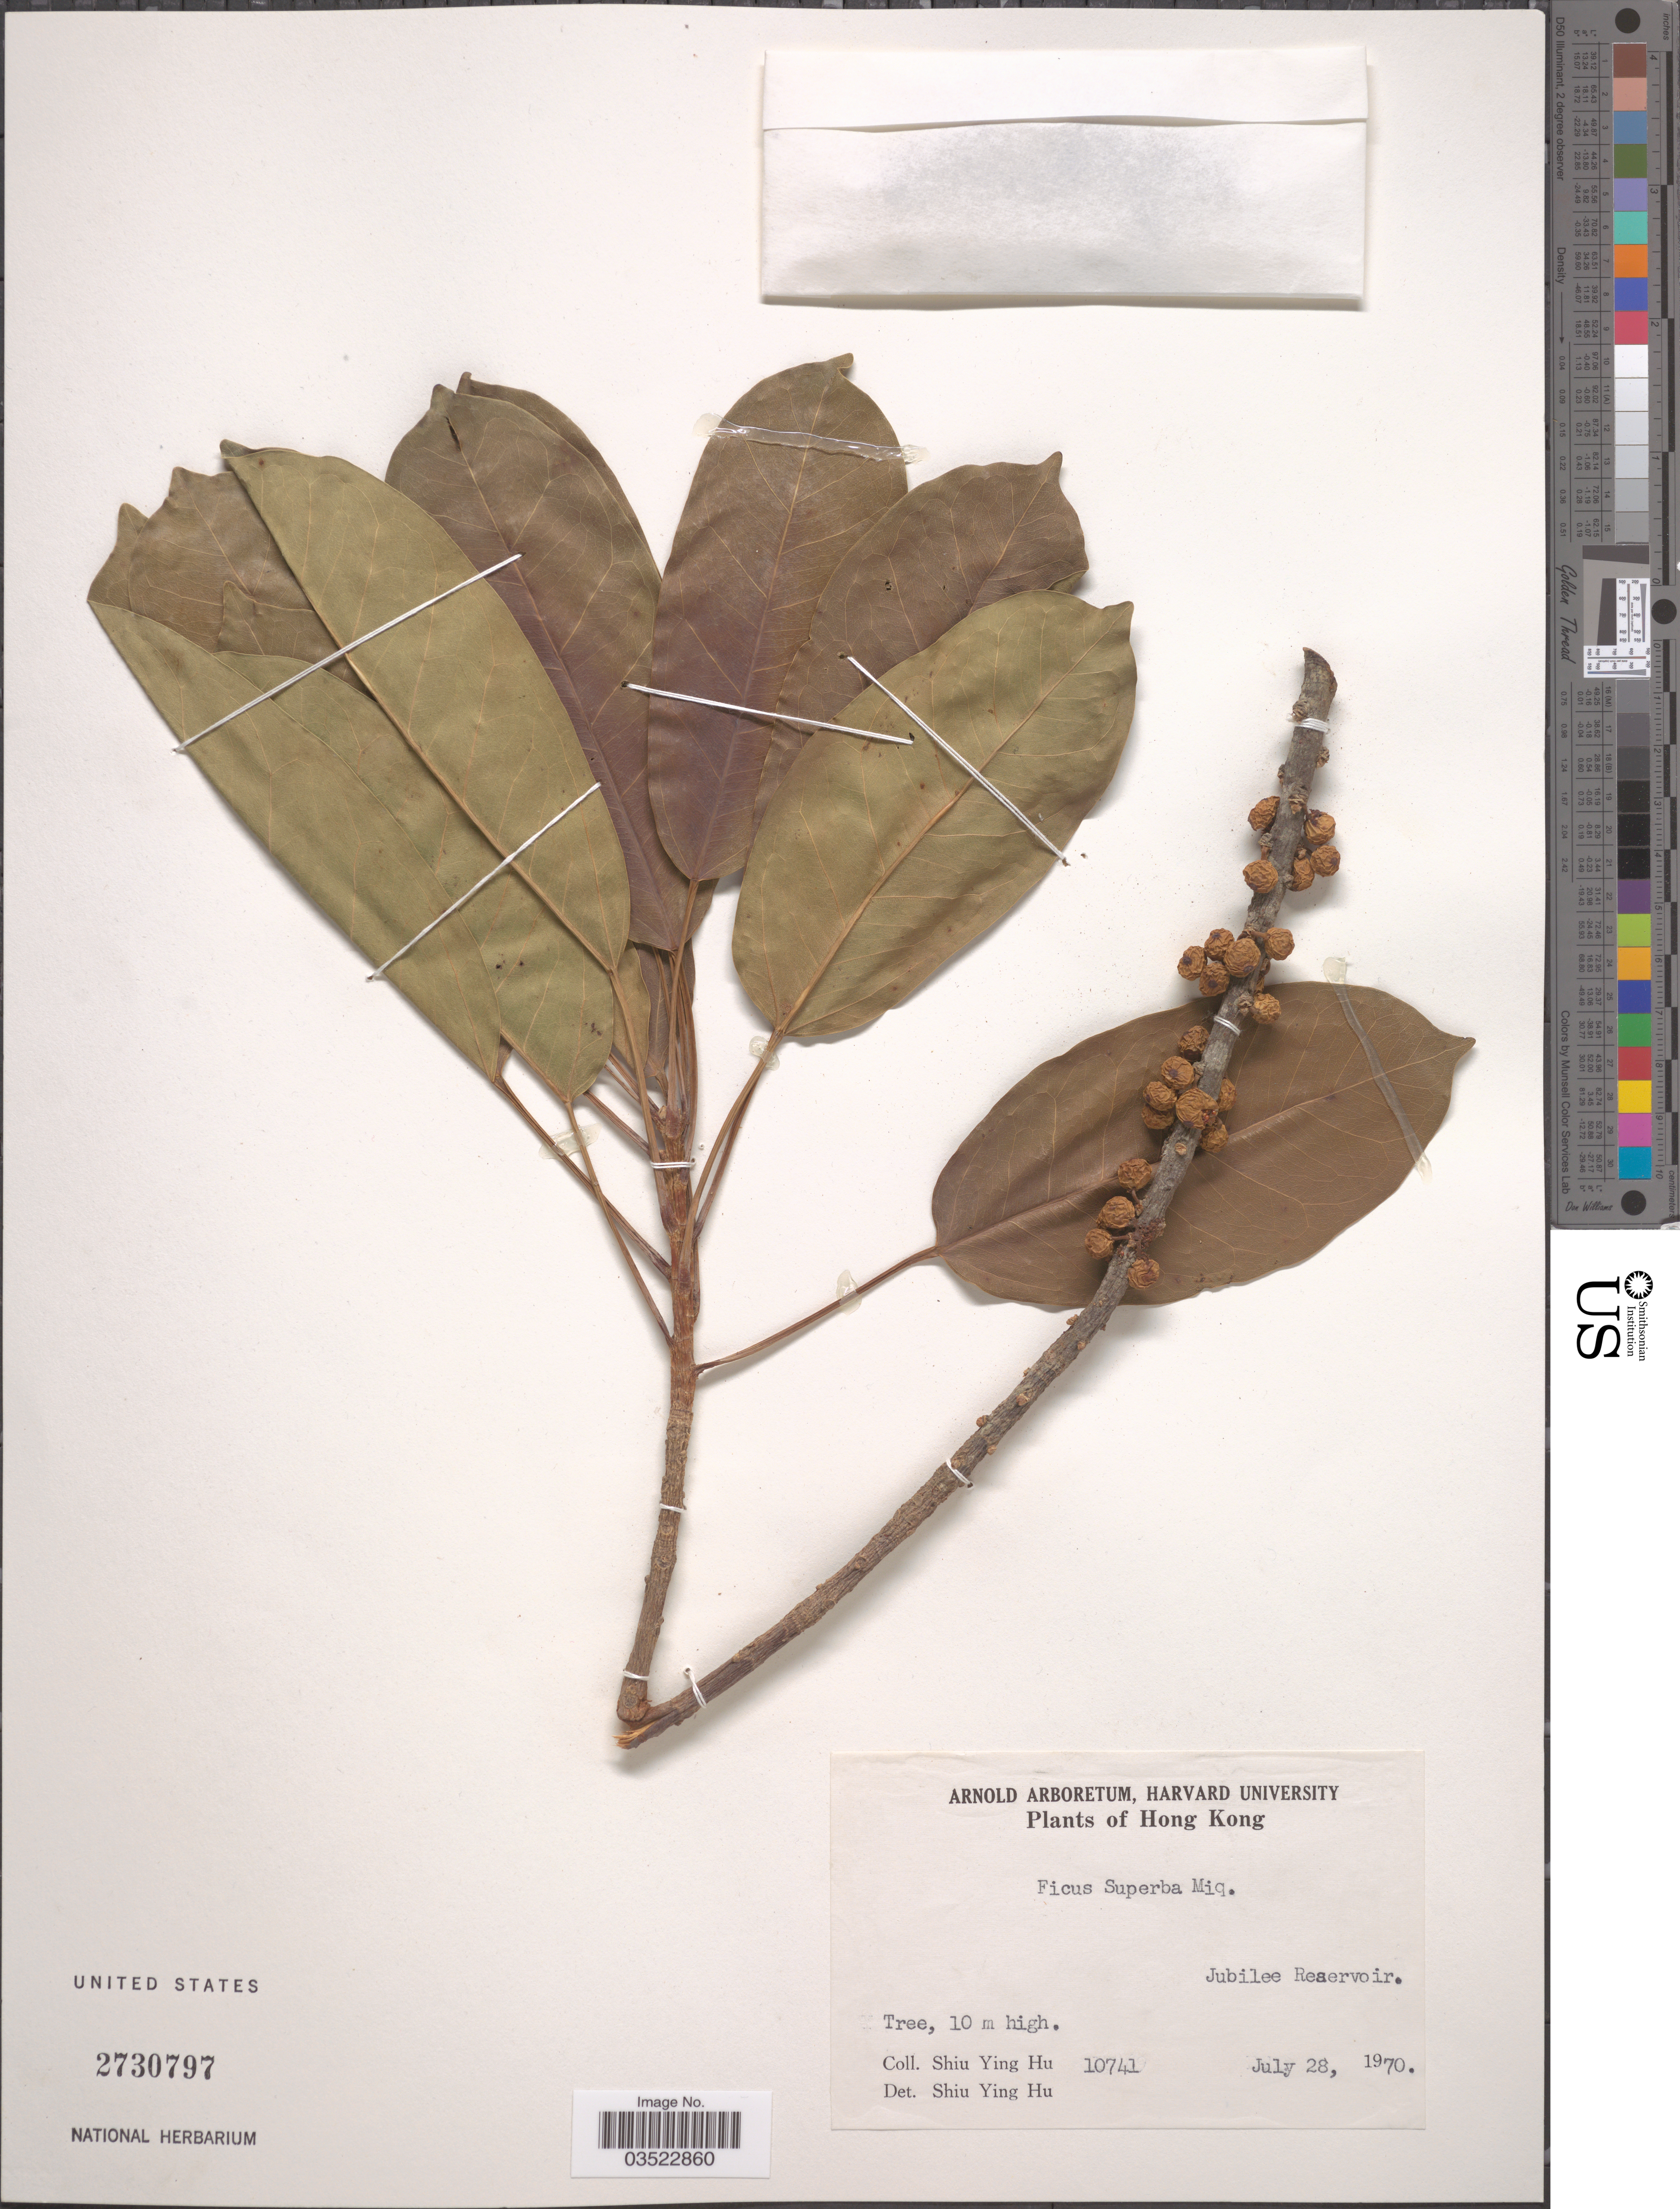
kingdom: Plantae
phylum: Tracheophyta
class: Magnoliopsida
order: Rosales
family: Moraceae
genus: Ficus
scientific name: Ficus superba var. japonica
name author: Miq.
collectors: S. Y. Hu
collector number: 10741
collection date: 1970-07-28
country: China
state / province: Hong Kong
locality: Jubilee Reservoir.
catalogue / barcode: US 2730797